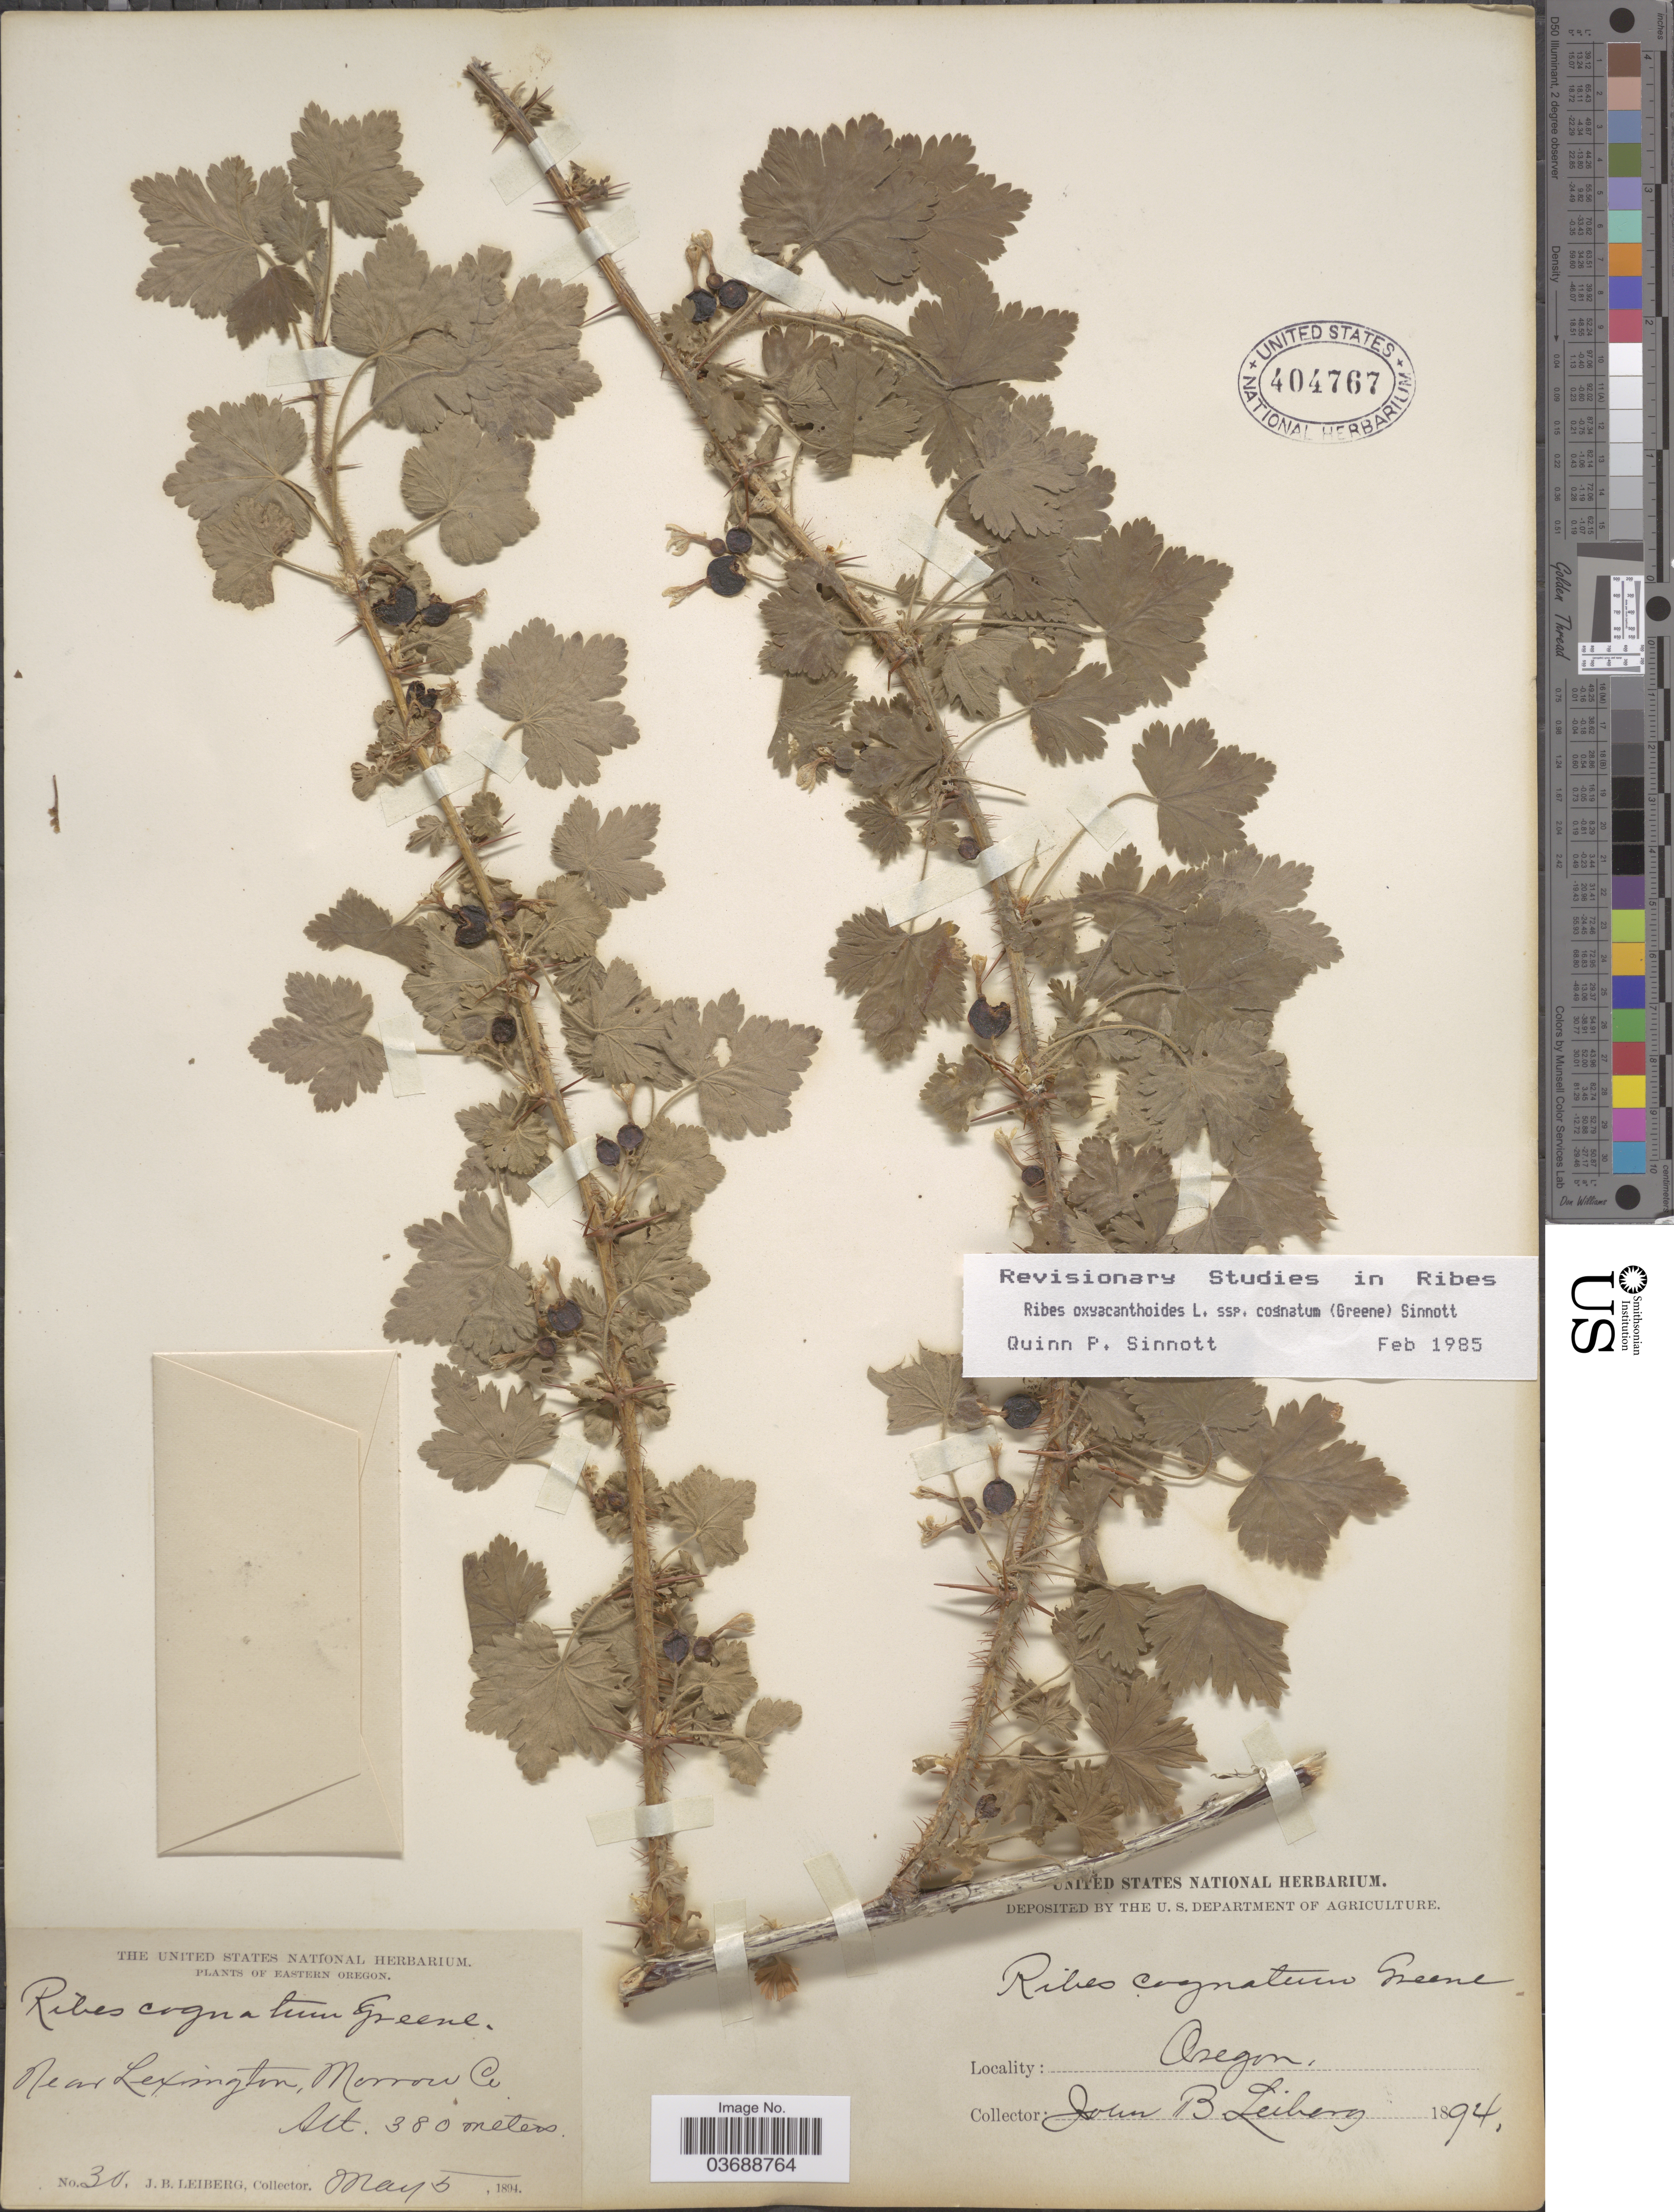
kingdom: Plantae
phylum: Tracheophyta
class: Magnoliopsida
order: Saxifragales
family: Grossulariaceae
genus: Ribes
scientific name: Ribes oxyacanthoides var. cognatum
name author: (Greene) Morin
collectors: J. B. Leiberg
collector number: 30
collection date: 1894-05-05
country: United States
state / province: Oregon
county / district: Morrow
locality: Eastern Oregon. Near Lexington, Morrow Co.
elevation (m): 380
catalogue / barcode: US 404767